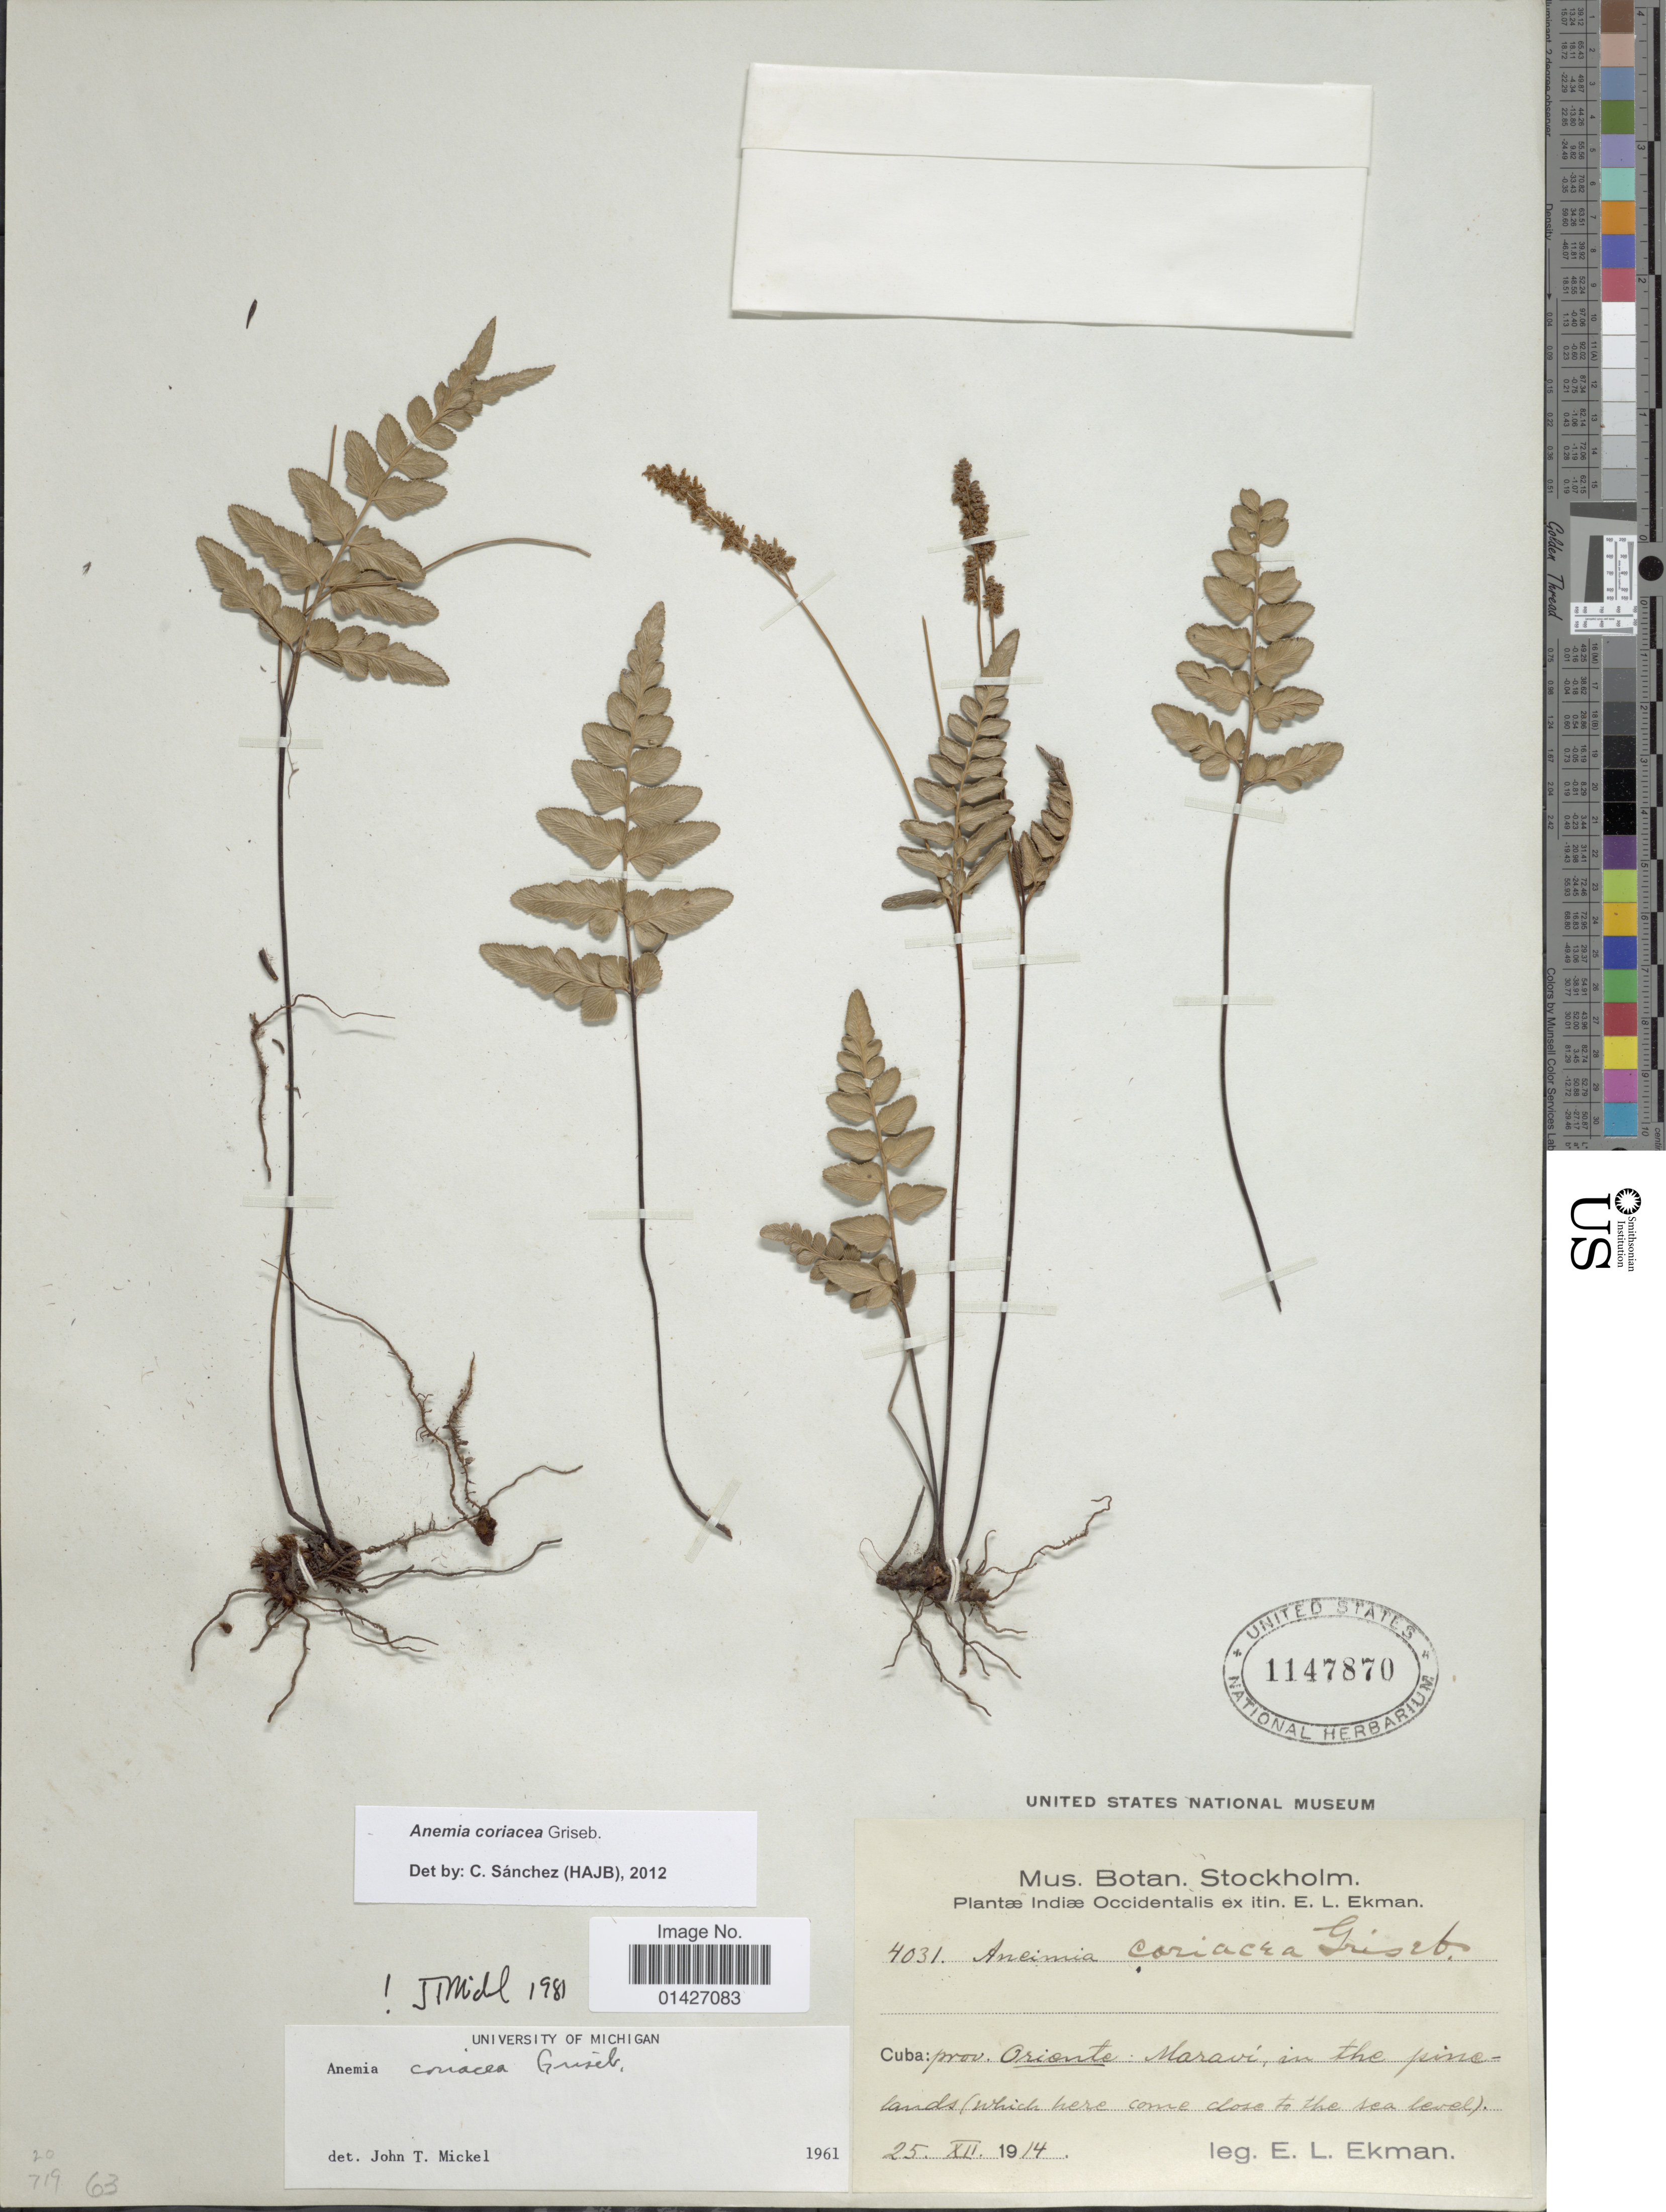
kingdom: Plantae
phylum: Tracheophyta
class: Polypodiopsida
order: Schizaeales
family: Anemiaceae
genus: Anemia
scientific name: Anemia coriacea f. coriacea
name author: Griseb.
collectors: E. L. Ekman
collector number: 4031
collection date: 1914-12-25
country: Cuba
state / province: Oriente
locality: Prov. Oriente: Maravi, in the pinelands (which here come close to the sea level)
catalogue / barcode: US 1147870